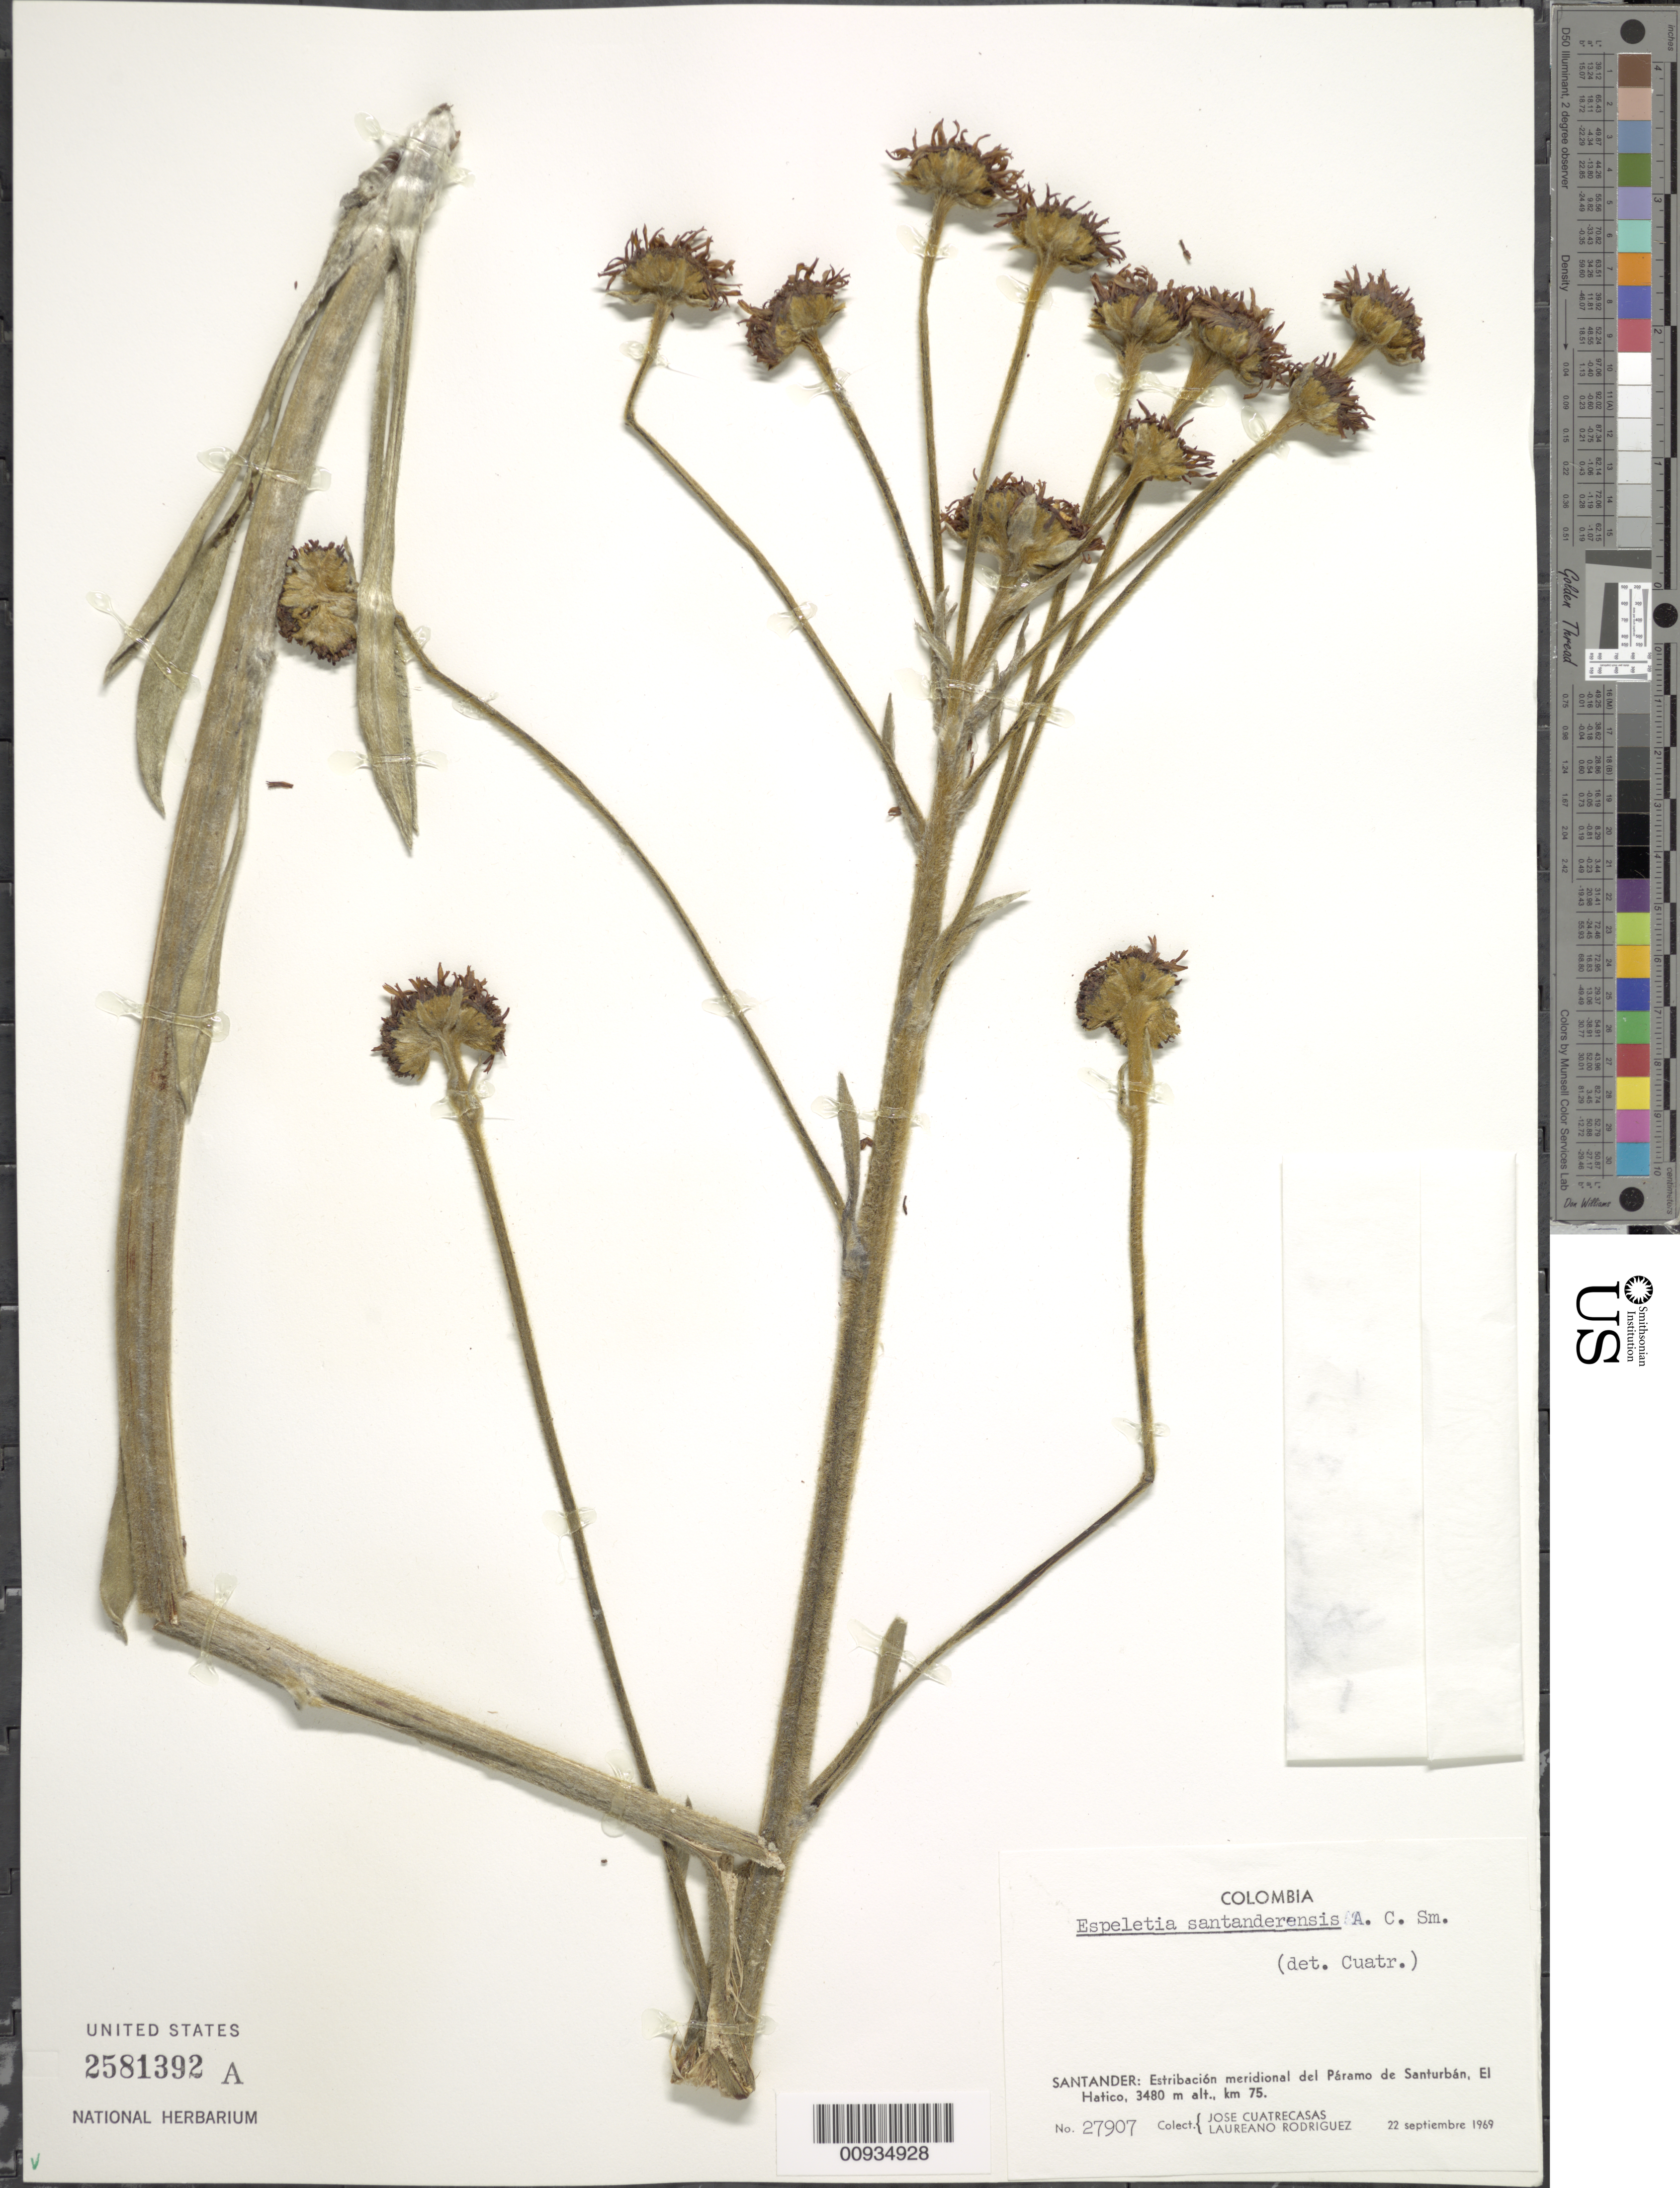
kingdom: Plantae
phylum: Tracheophyta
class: Magnoliopsida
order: Asterales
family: Asteraceae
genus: Espeletiopsis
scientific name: Espeletiopsis santanderensis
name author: (A.C. Sm.) Cuatrec.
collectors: J. Cuatrecasas & L. Rodriguez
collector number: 27907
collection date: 1969-09-22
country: Colombia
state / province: Santander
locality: Estribacion meridional del Paramo de Santurban, El Hatico, Km 75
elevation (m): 3480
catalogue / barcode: US 2581392A